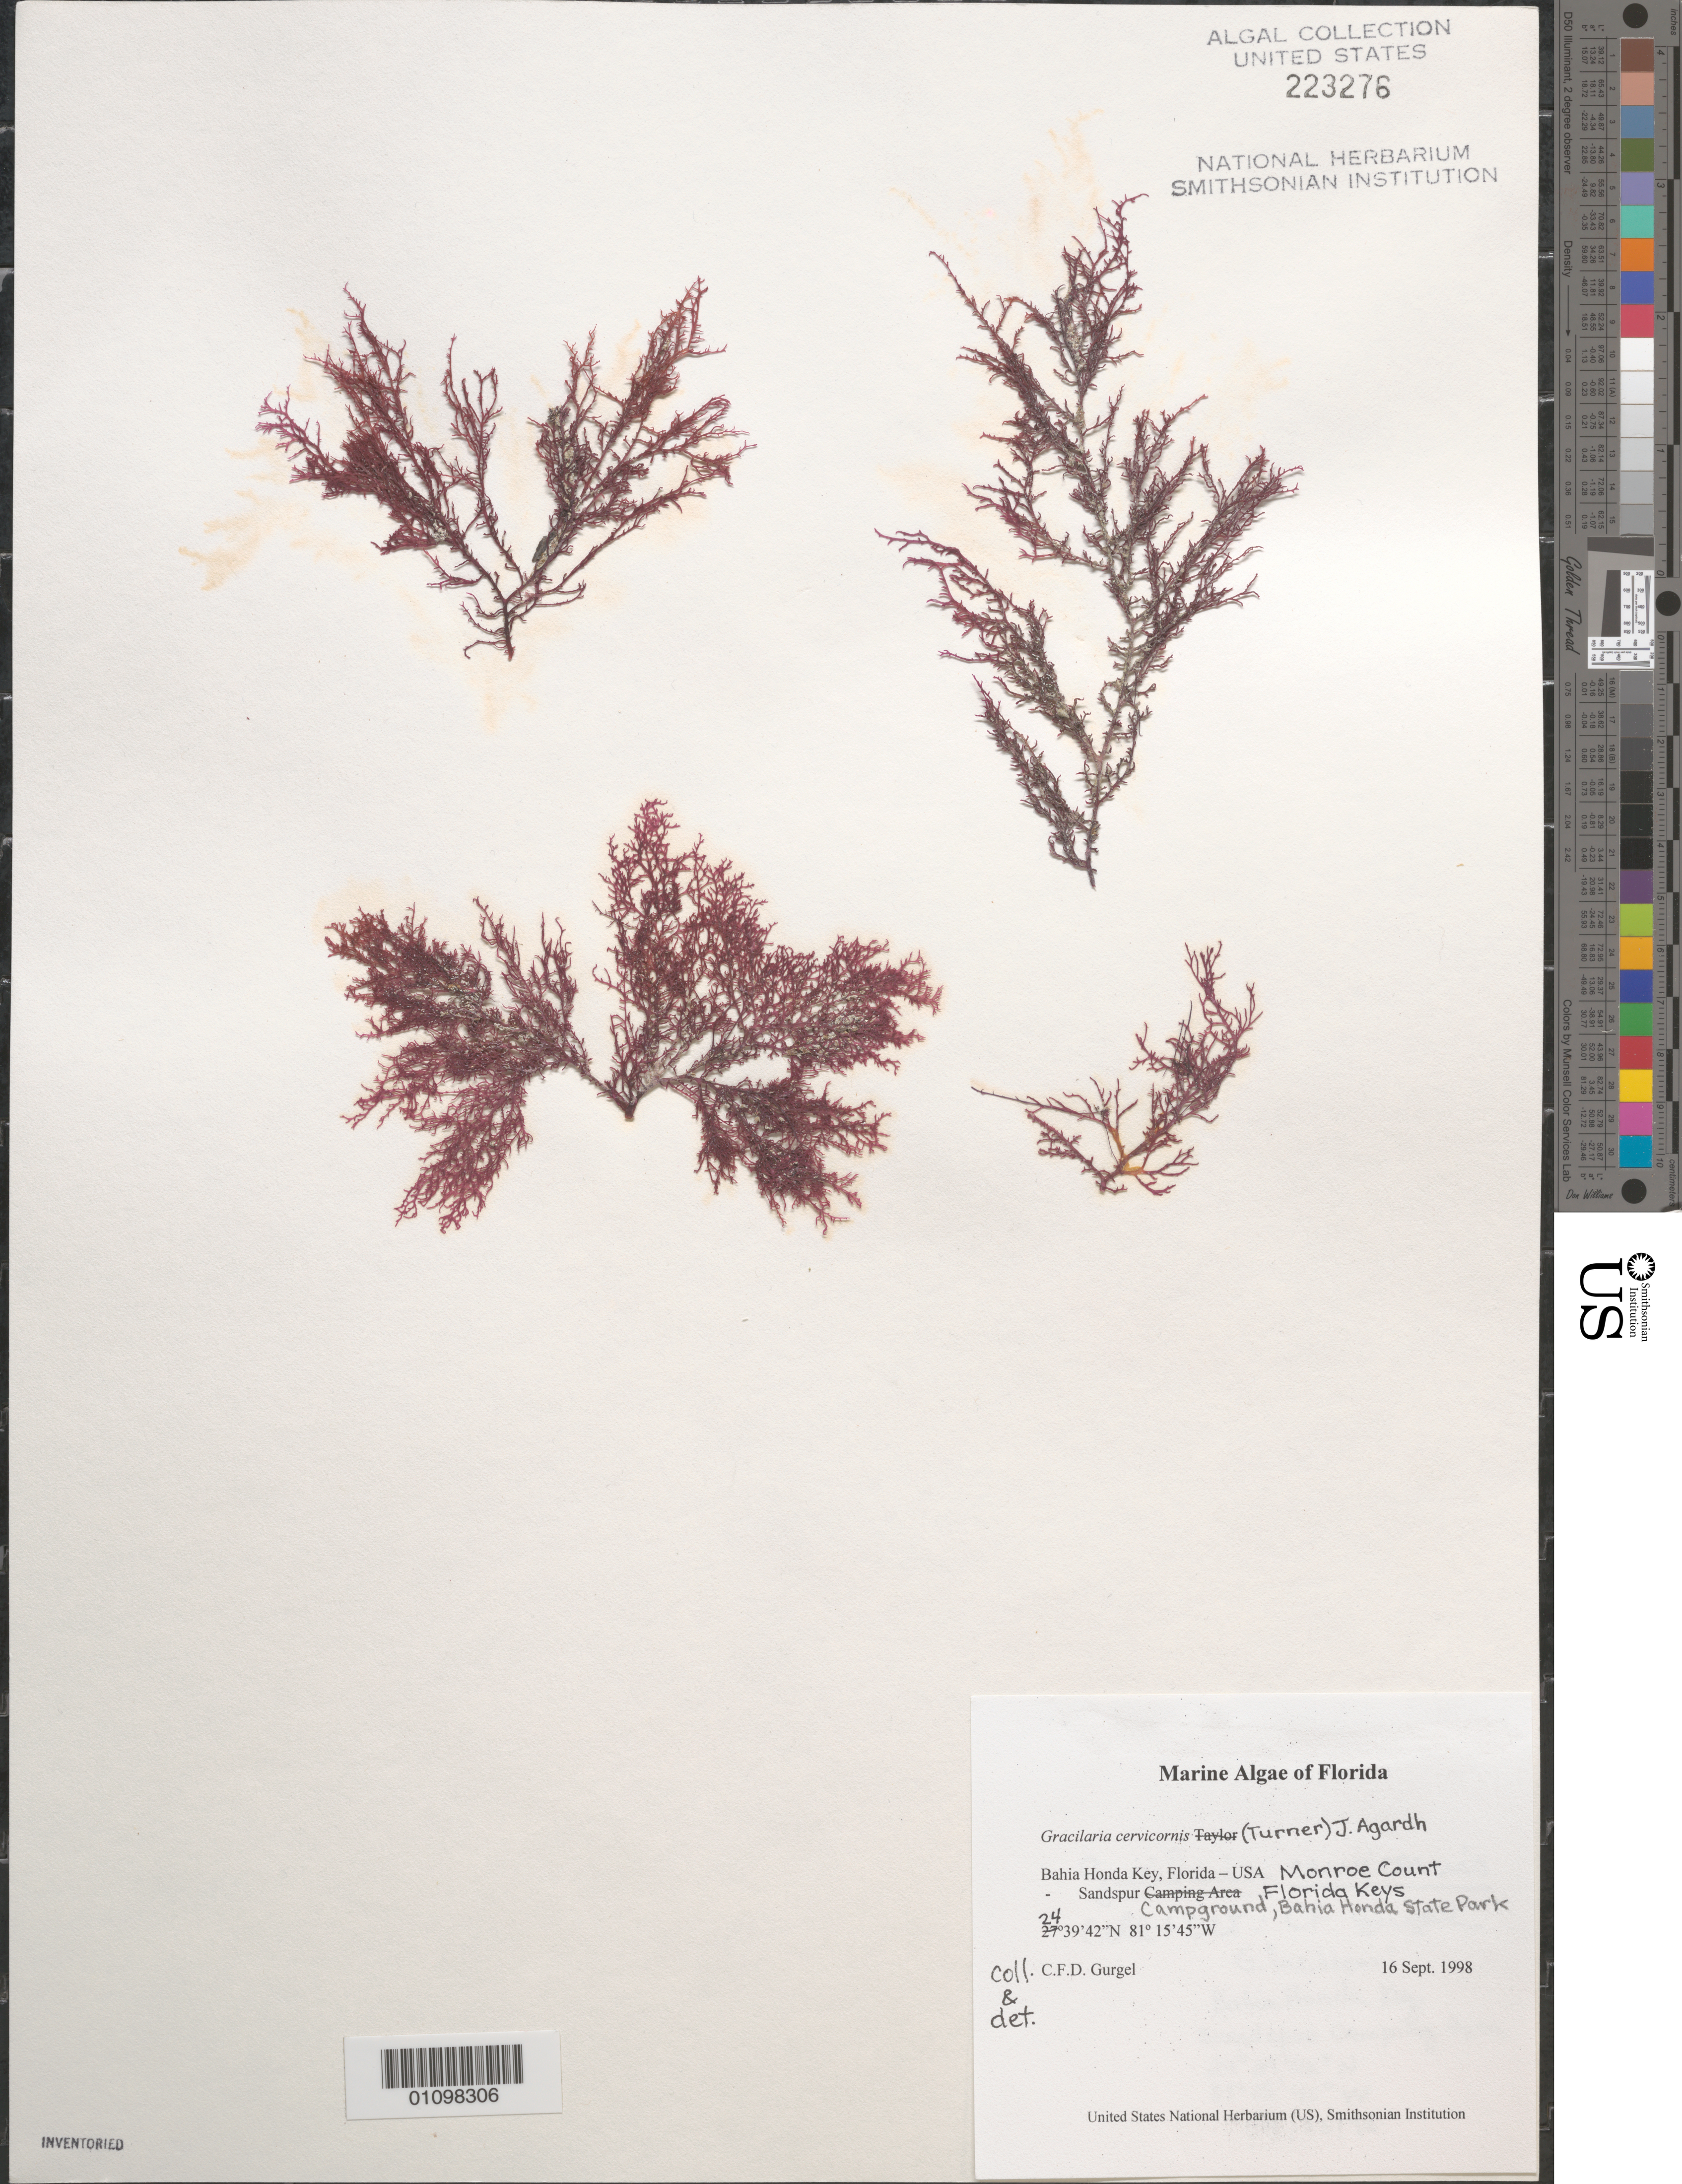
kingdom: Plantae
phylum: Rhodophyta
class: Florideophyceae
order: Gracilariales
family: Gracilariaceae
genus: Gracilaria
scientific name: Gracilaria cervicornis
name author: (Turner) J. Agardh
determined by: Gurgel, C. F. D.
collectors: C. Gurgel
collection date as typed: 16 Sep 1998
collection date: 1998-09-16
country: United States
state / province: Florida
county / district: Monroe County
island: Bahia Honda Key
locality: Sandspur Campground, Bahia Honda State Park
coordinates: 24 39'42"N, 81 15'45"W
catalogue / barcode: US 223276